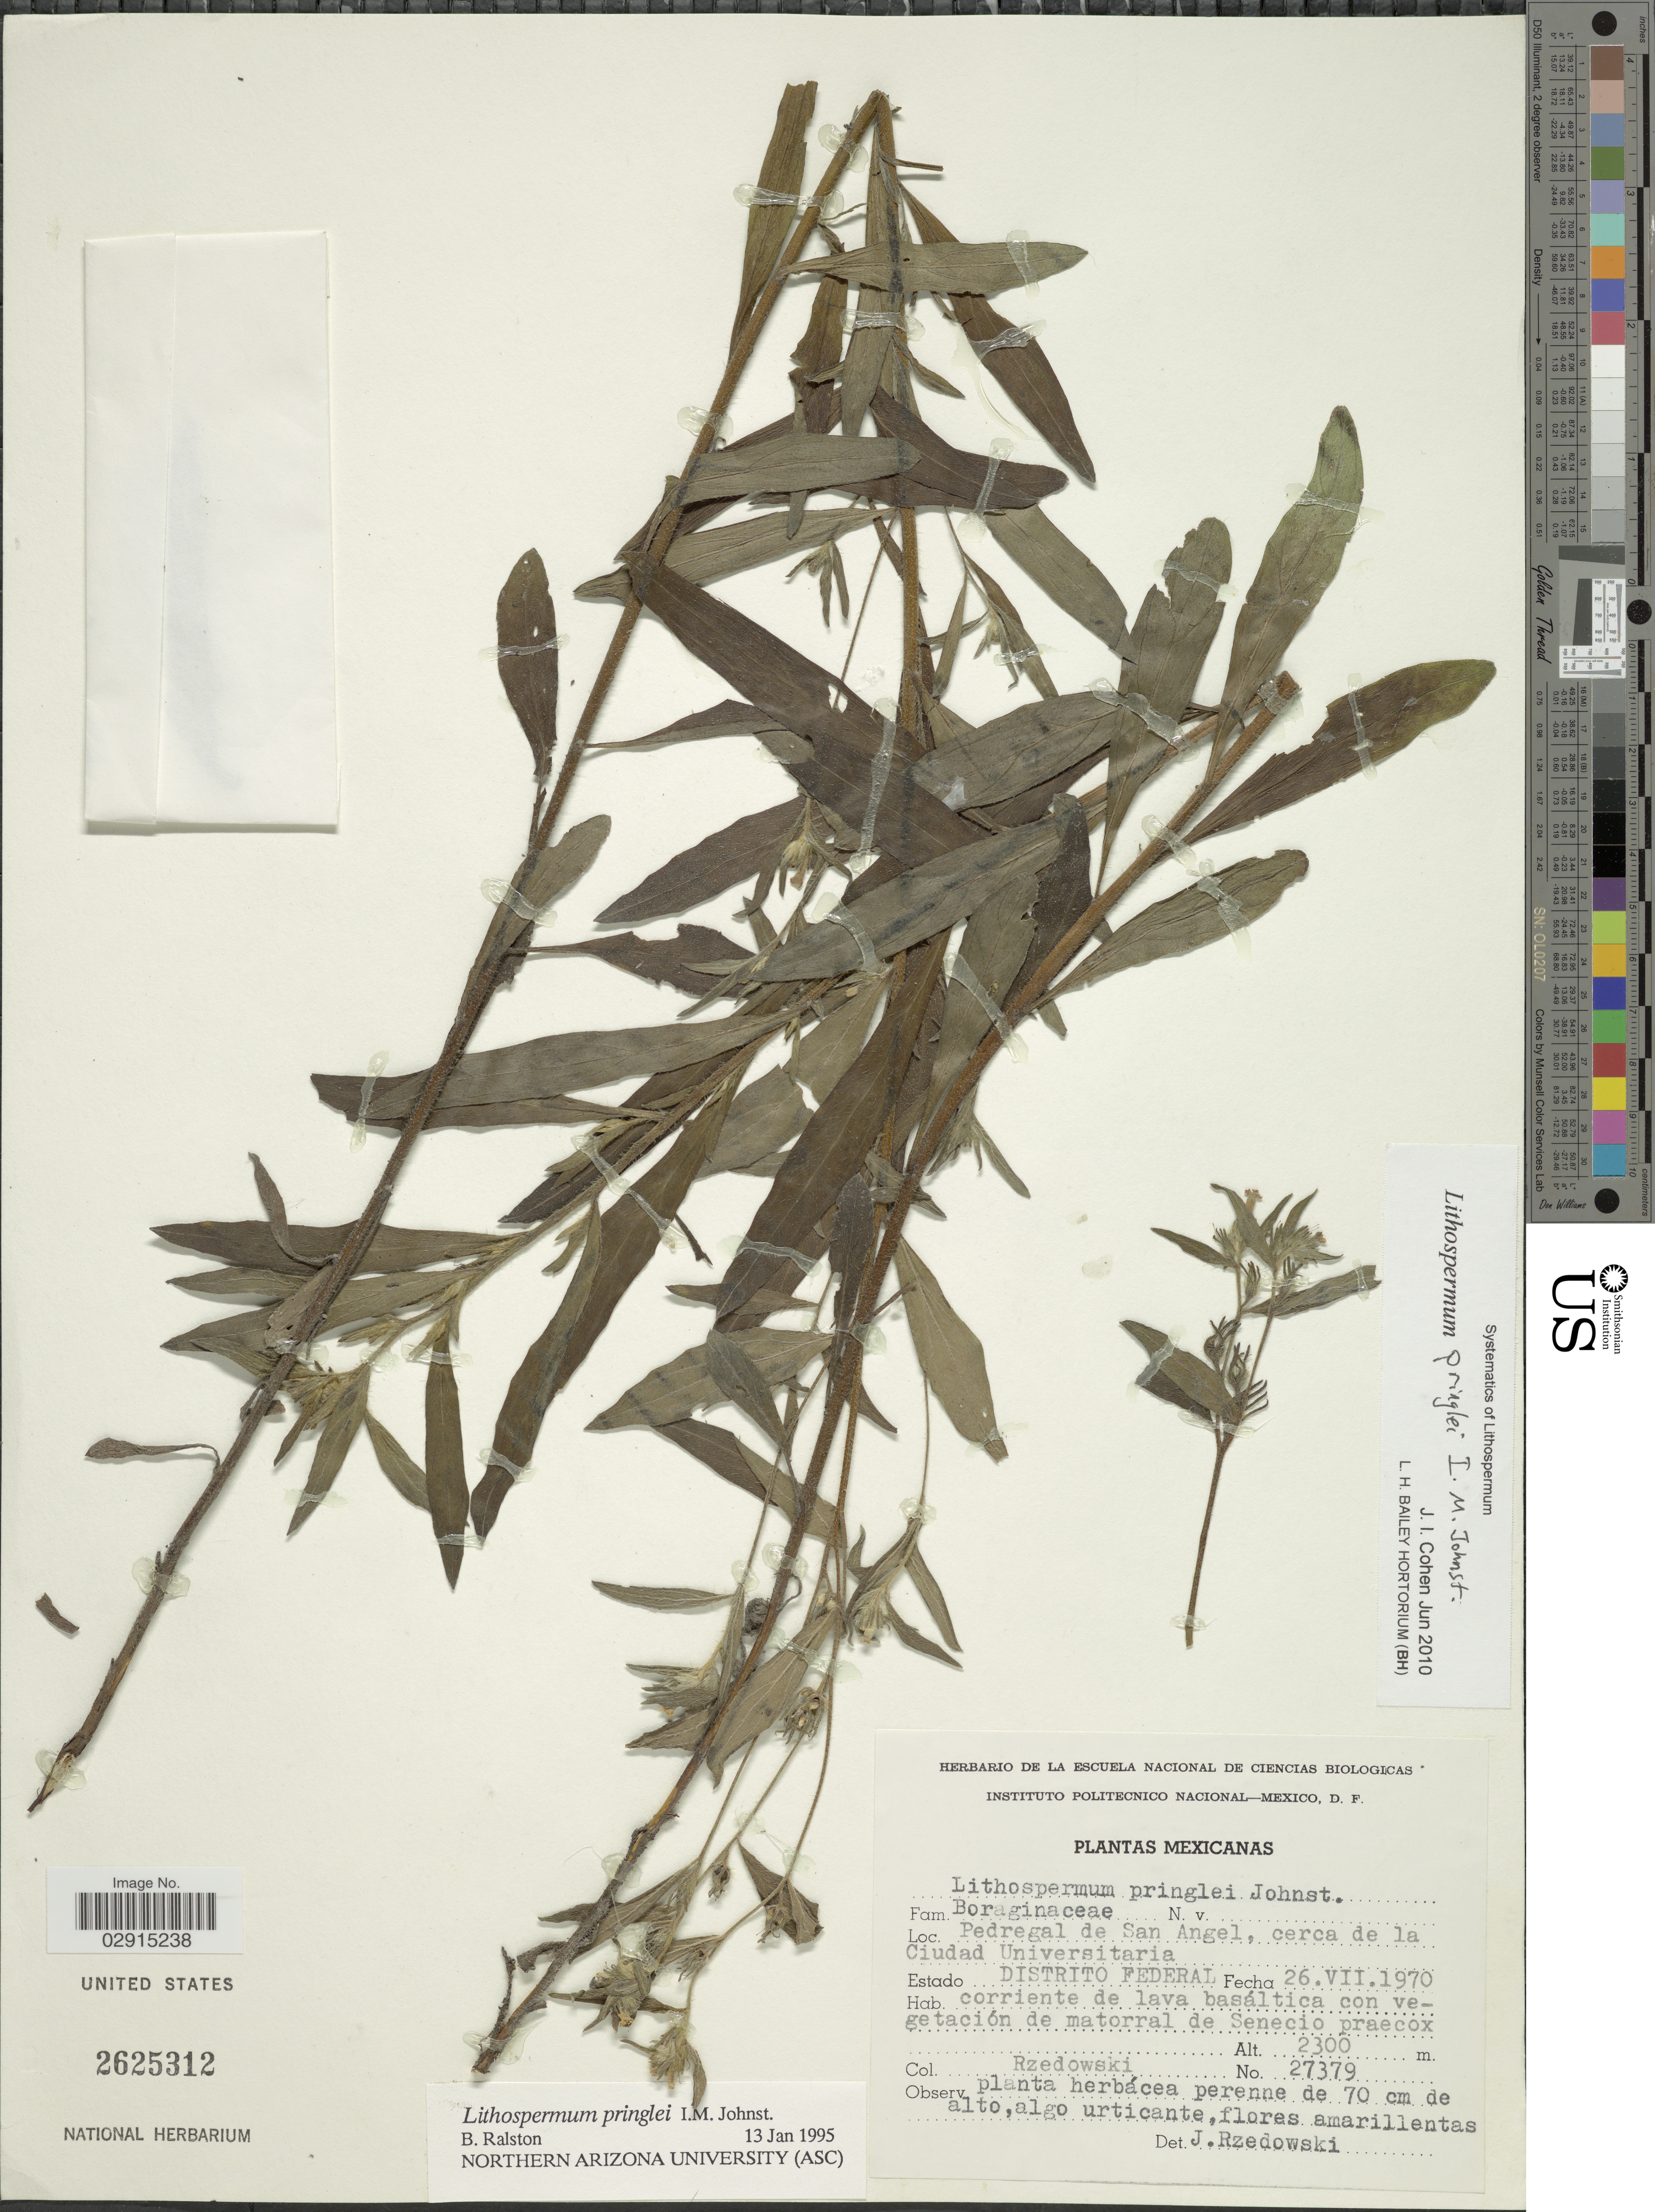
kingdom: Plantae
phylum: Tracheophyta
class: Magnoliopsida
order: Boraginales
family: Boraginaceae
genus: Lithospermum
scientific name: Lithospermum pringlei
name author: I.M. Johnst.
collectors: Rzedowski, --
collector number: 27379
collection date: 1970-07-26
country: Mexico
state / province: Distrito Federal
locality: Pedregal de San Angel, cerca de la Ciudad Universitaria.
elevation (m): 2300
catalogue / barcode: US 2625312